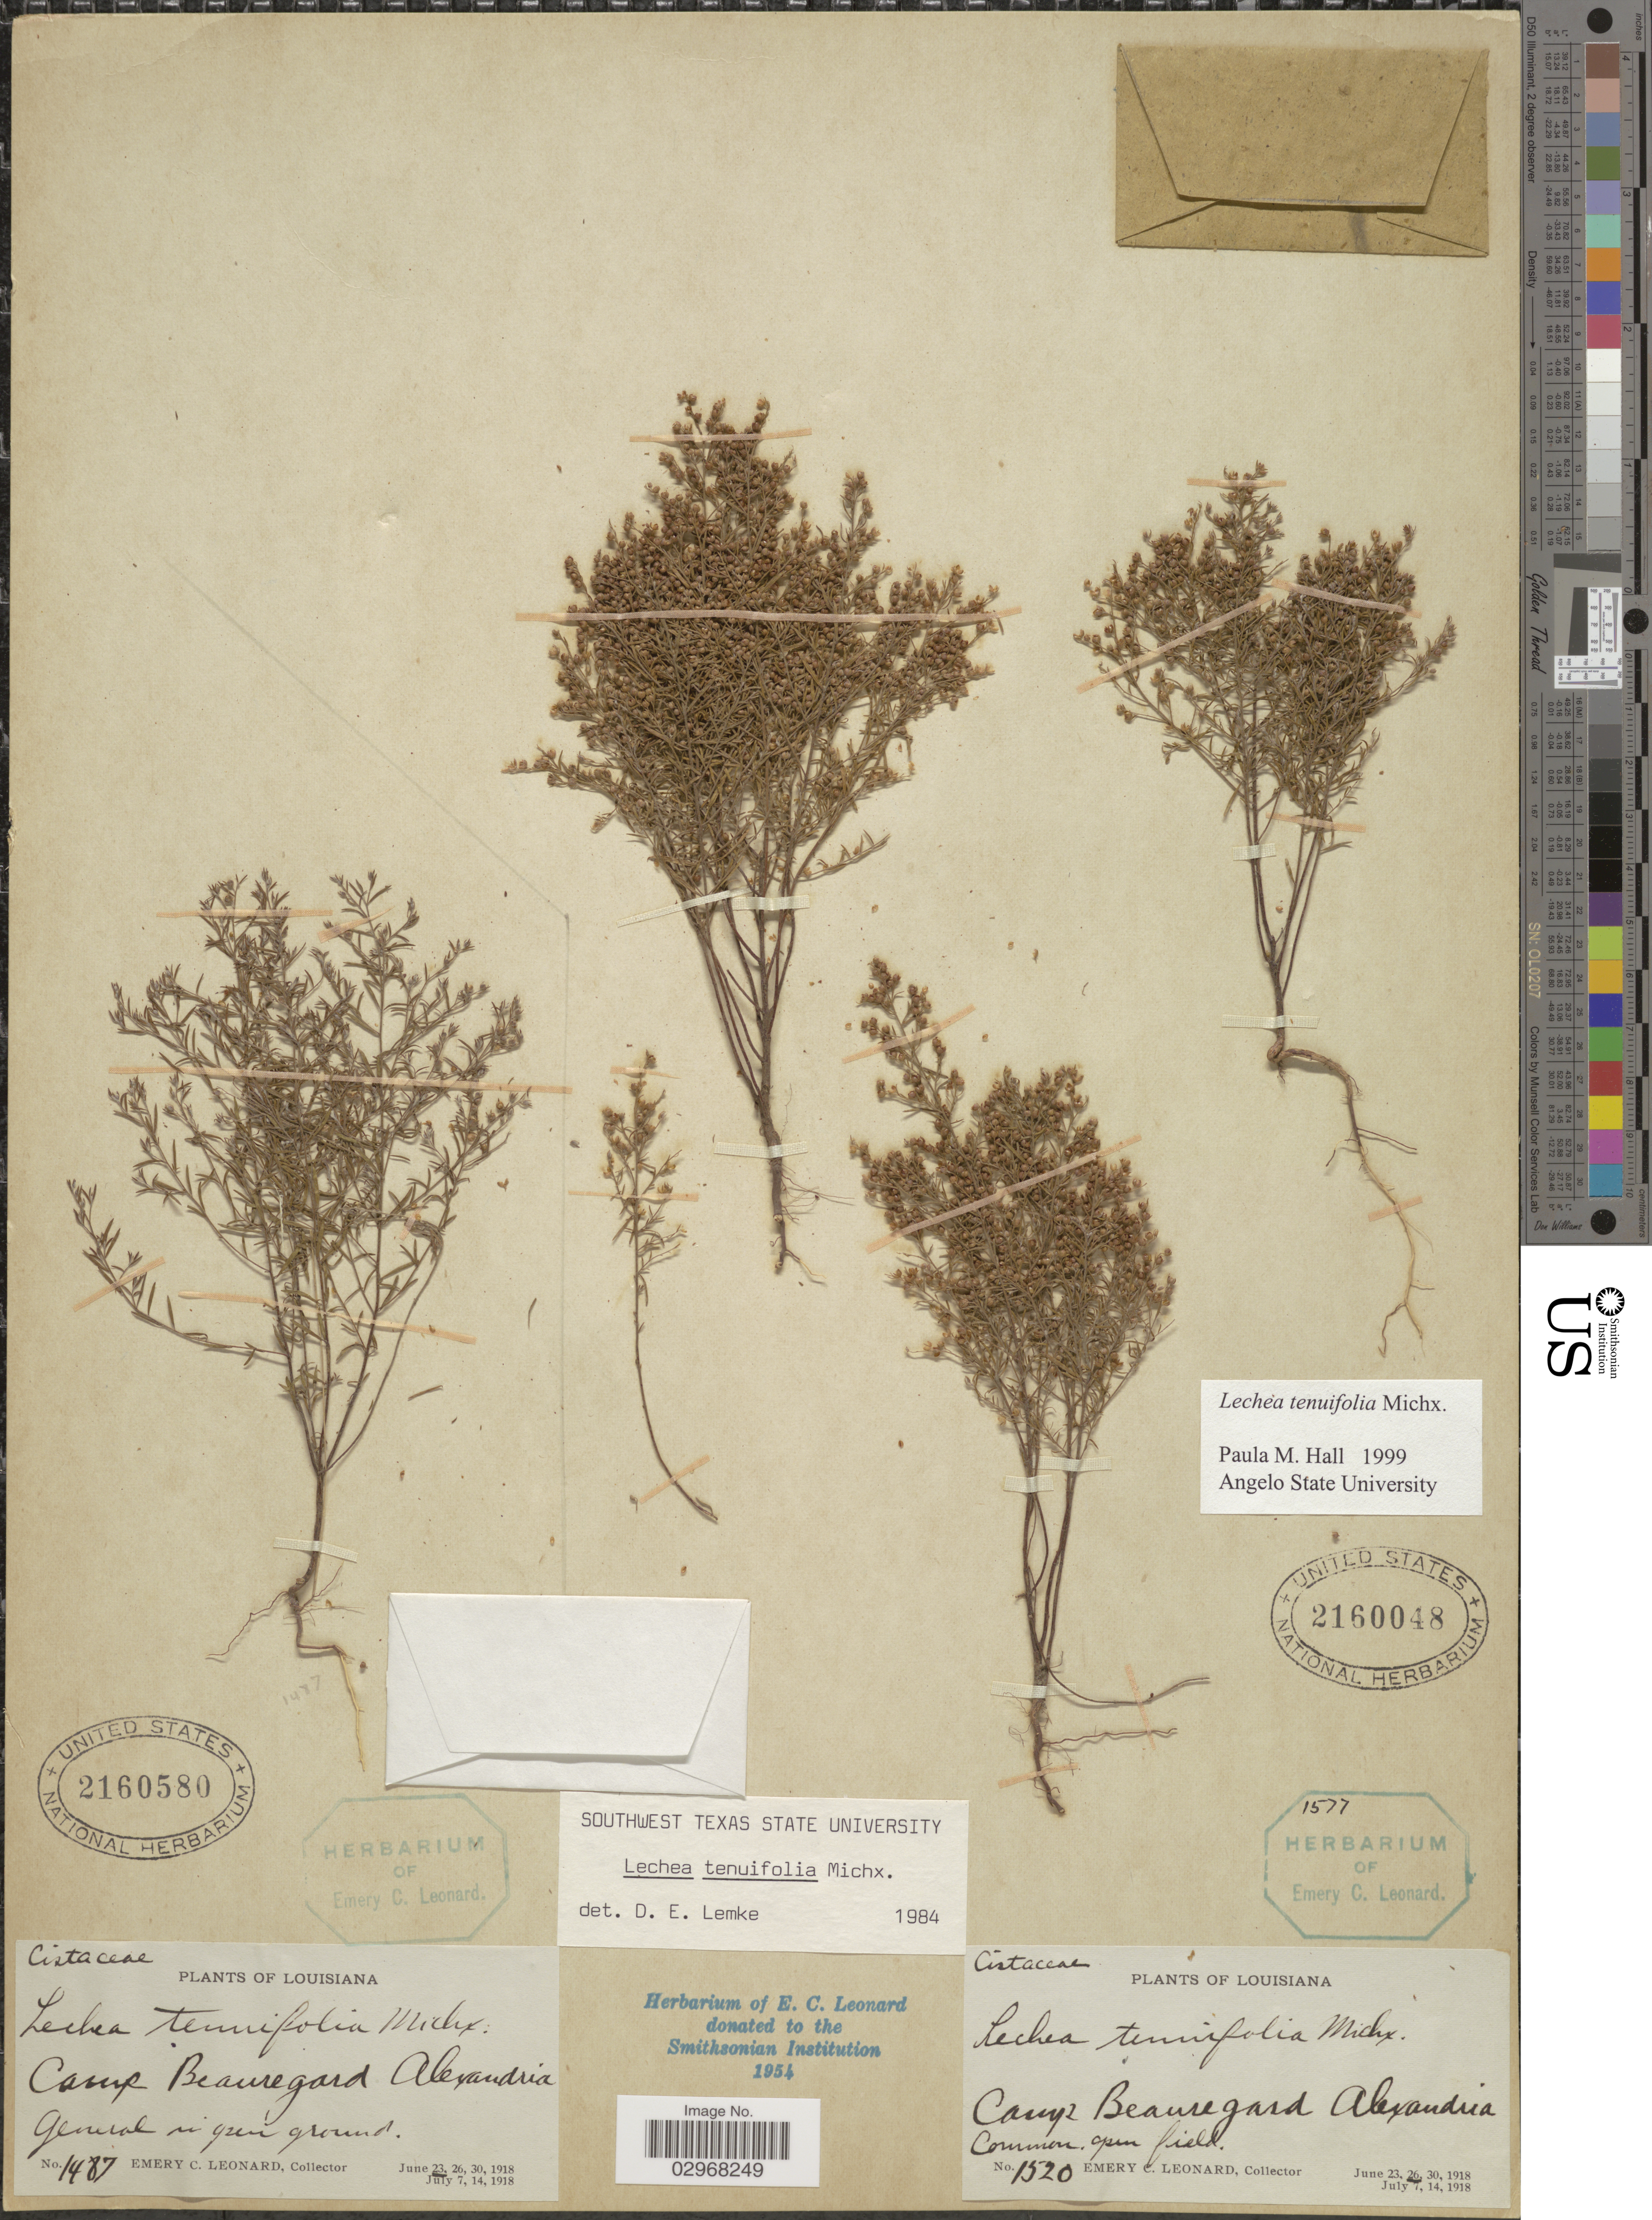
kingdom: Plantae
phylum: Tracheophyta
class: Magnoliopsida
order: Malvales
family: Cistaceae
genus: Lechea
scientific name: Lechea tenuifolia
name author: Michx.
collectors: E. C. Leonard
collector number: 1487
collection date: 1918-06-23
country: United States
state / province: Louisiana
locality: Camp Beauregard Alexandria.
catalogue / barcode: US 2160580-2